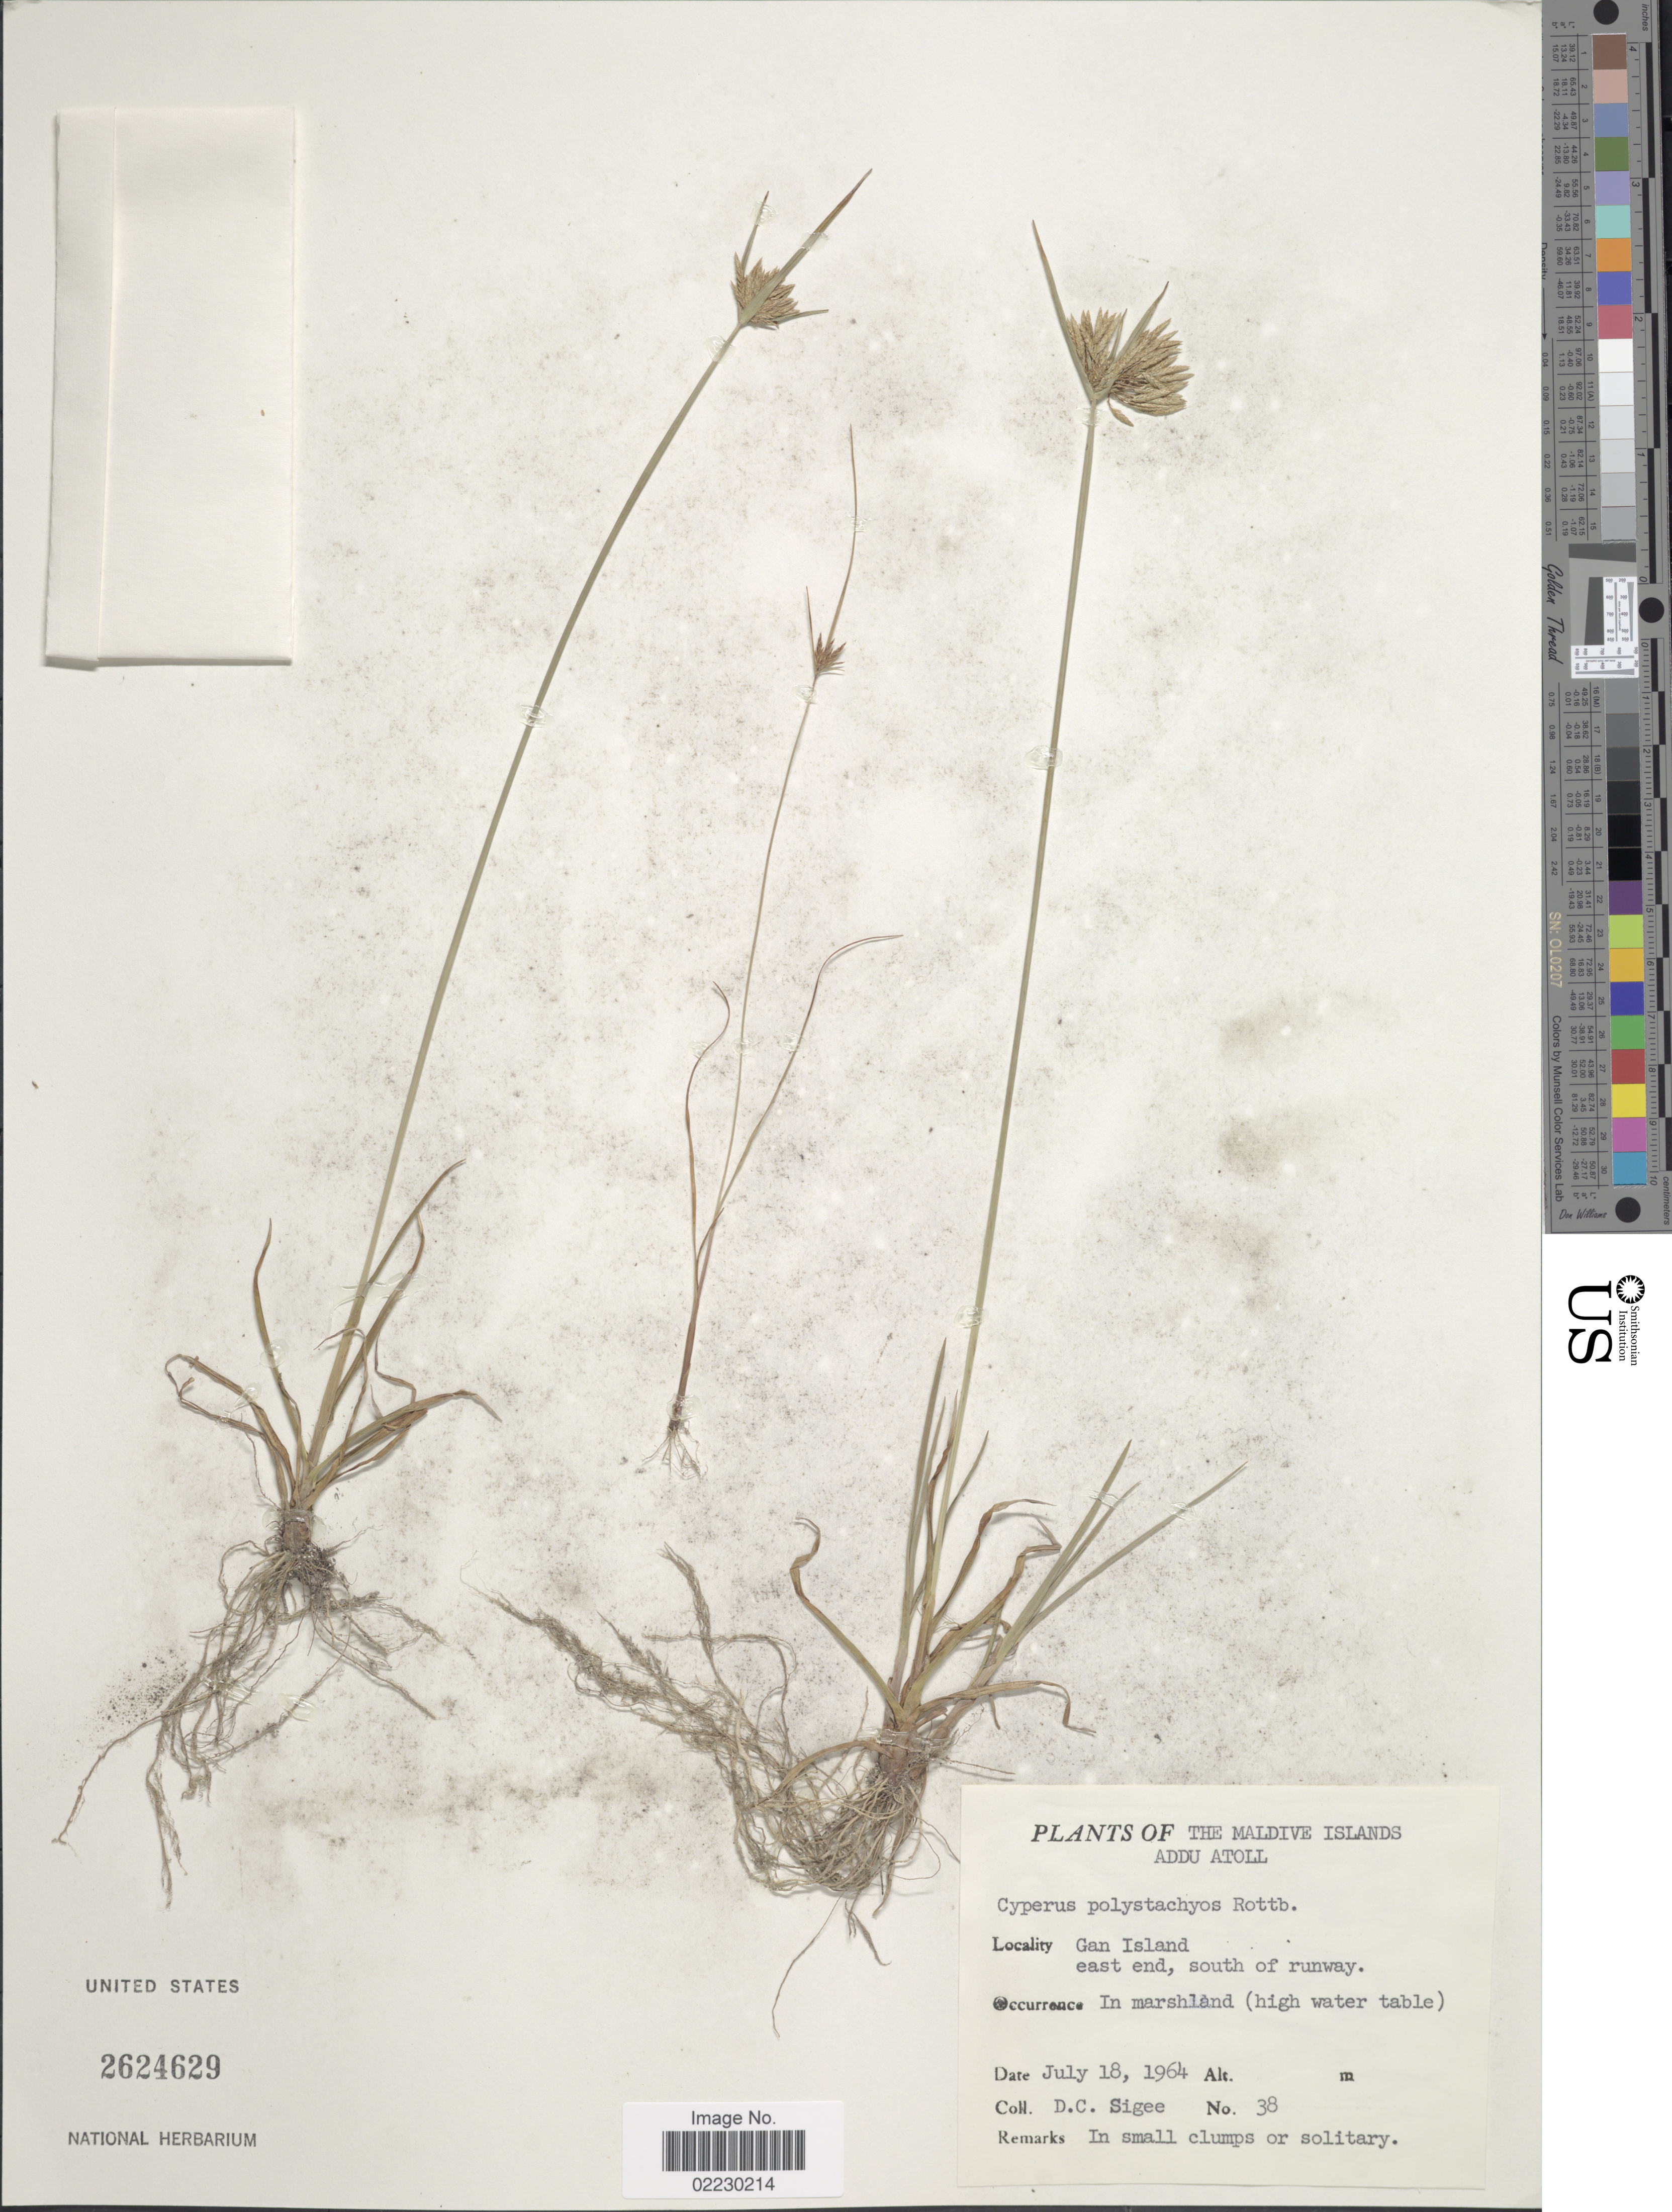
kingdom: Plantae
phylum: Tracheophyta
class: Liliopsida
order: Poales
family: Cyperaceae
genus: Cyperus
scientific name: Cyperus polystachyos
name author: Rottb.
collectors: D. C. Sigee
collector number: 38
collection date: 1964-07-18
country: Maldive Islands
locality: Addu Atoll, Gan Island, east end, south of runway, in marshland (high water table)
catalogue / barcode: US 2624629